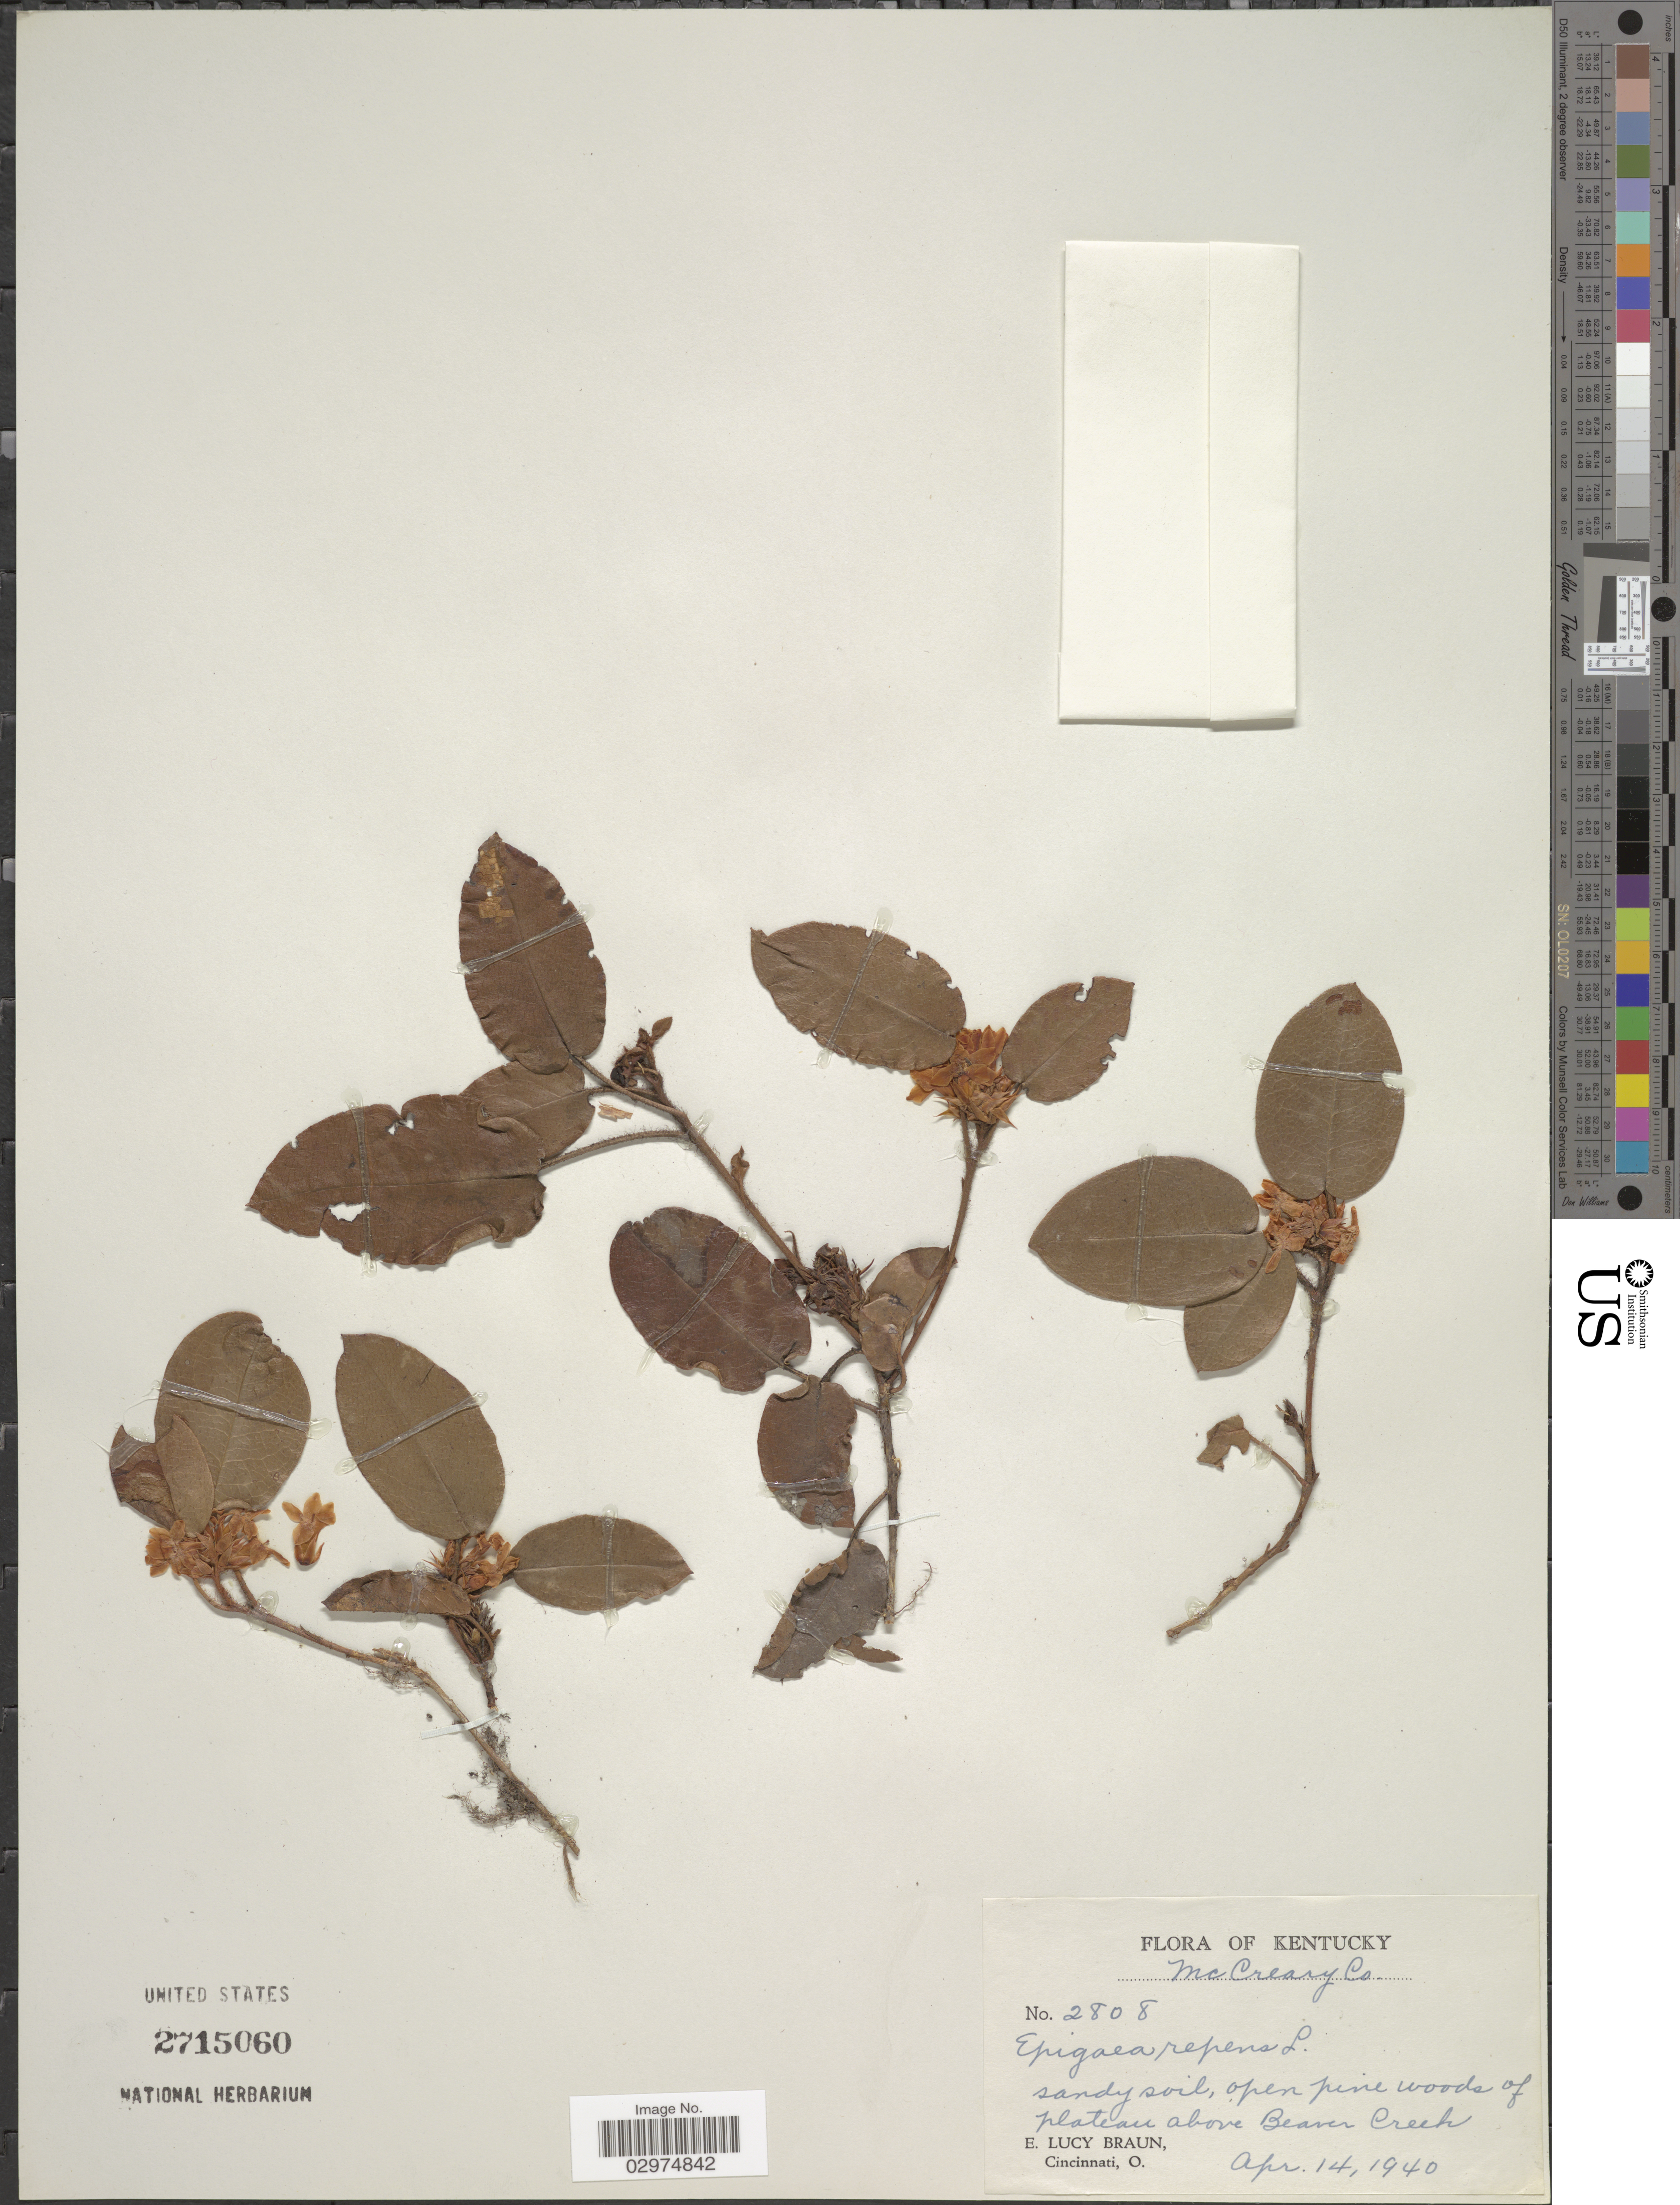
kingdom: Plantae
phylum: Tracheophyta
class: Magnoliopsida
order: Ericales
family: Ericaceae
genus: Epigaea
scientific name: Epigaea repens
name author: L.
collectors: E. L. Braun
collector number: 2808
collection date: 1940-04-14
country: United States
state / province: Kentucky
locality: McCreary Co. Open pine woods of plateau above Beaver Creek.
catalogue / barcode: US 2715060